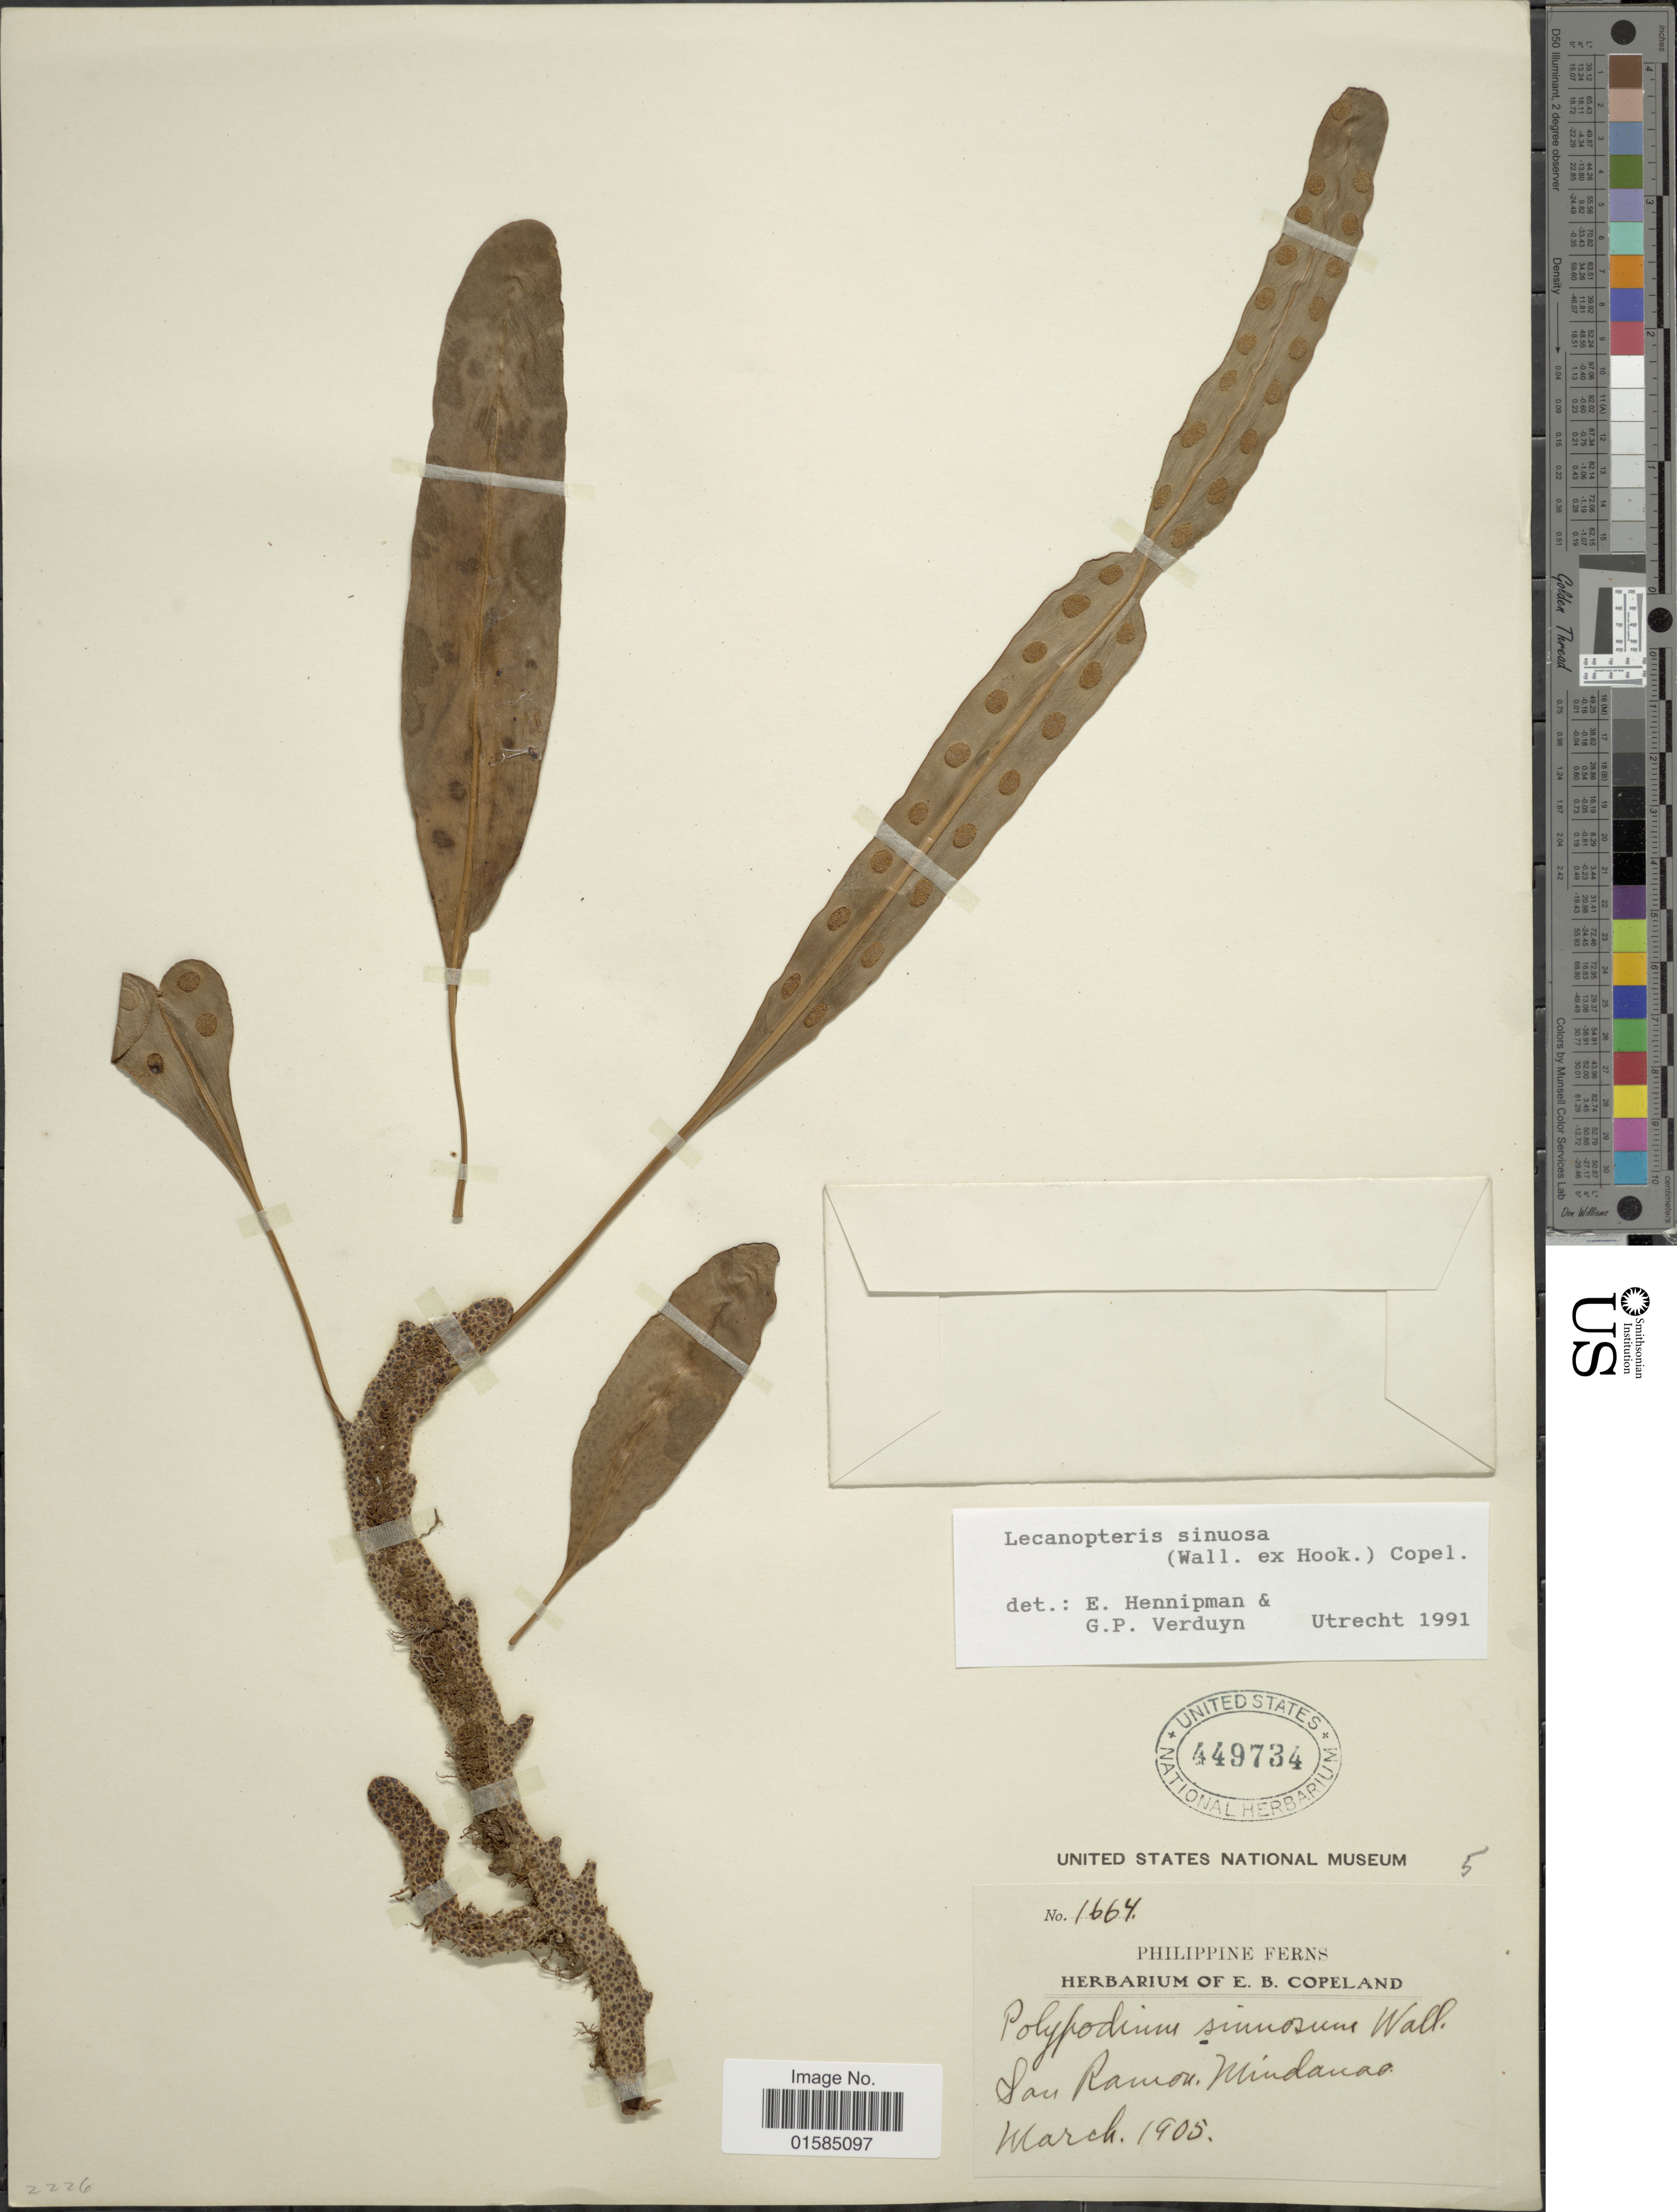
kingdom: Plantae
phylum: Tracheophyta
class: Polypodiopsida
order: Polypodiales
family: Polypodiaceae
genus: Lecanopteris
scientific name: Lecanopteris sinuosa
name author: (Wall. ex Hook.) Copel.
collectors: E. B. Copeland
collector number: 1664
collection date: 1905-03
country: Philippines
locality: Philippine, San Ramon, Mindanao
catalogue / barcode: US 449734